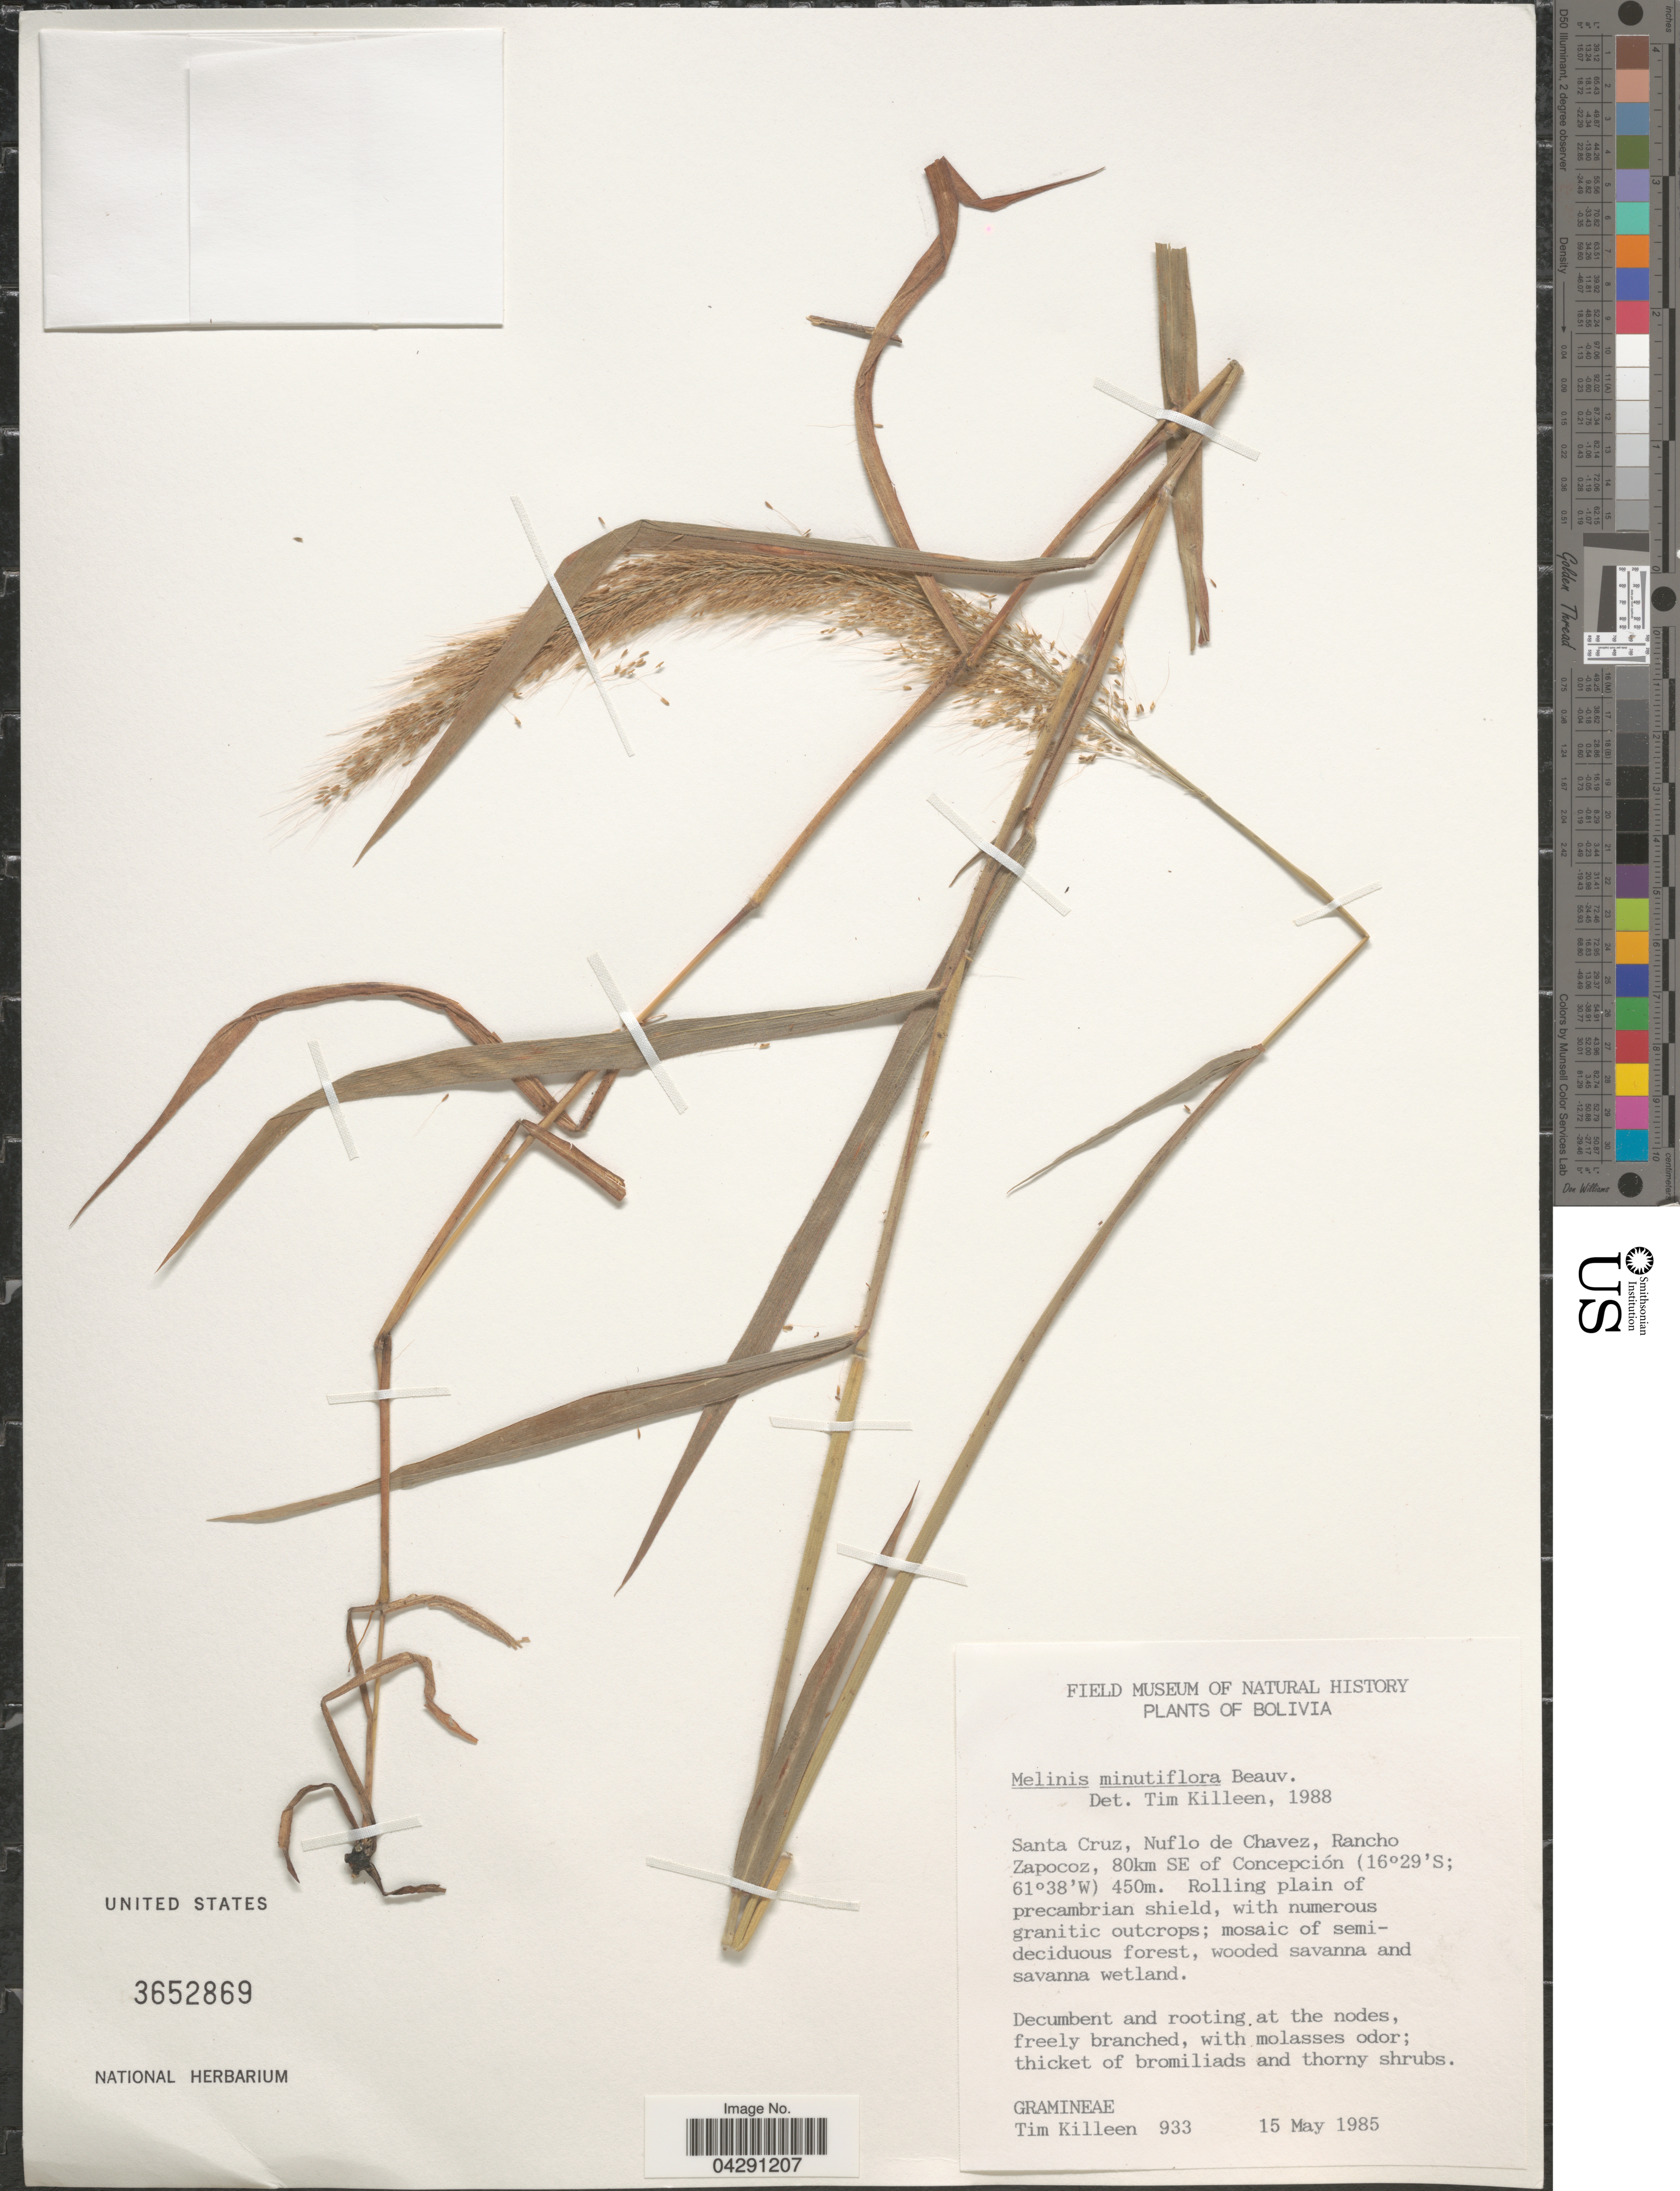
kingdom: Plantae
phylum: Tracheophyta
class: Liliopsida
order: Poales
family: Poaceae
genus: Melinis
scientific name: Melinis minutiflora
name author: P. Beauv.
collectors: T. J. Killeen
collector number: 933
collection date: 1985-05-15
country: Bolivia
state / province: Santa Cruz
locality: Nuflo de Chavez, Rancho Zapocoz, 80km SE of Concepción.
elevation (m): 450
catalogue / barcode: US 3652869